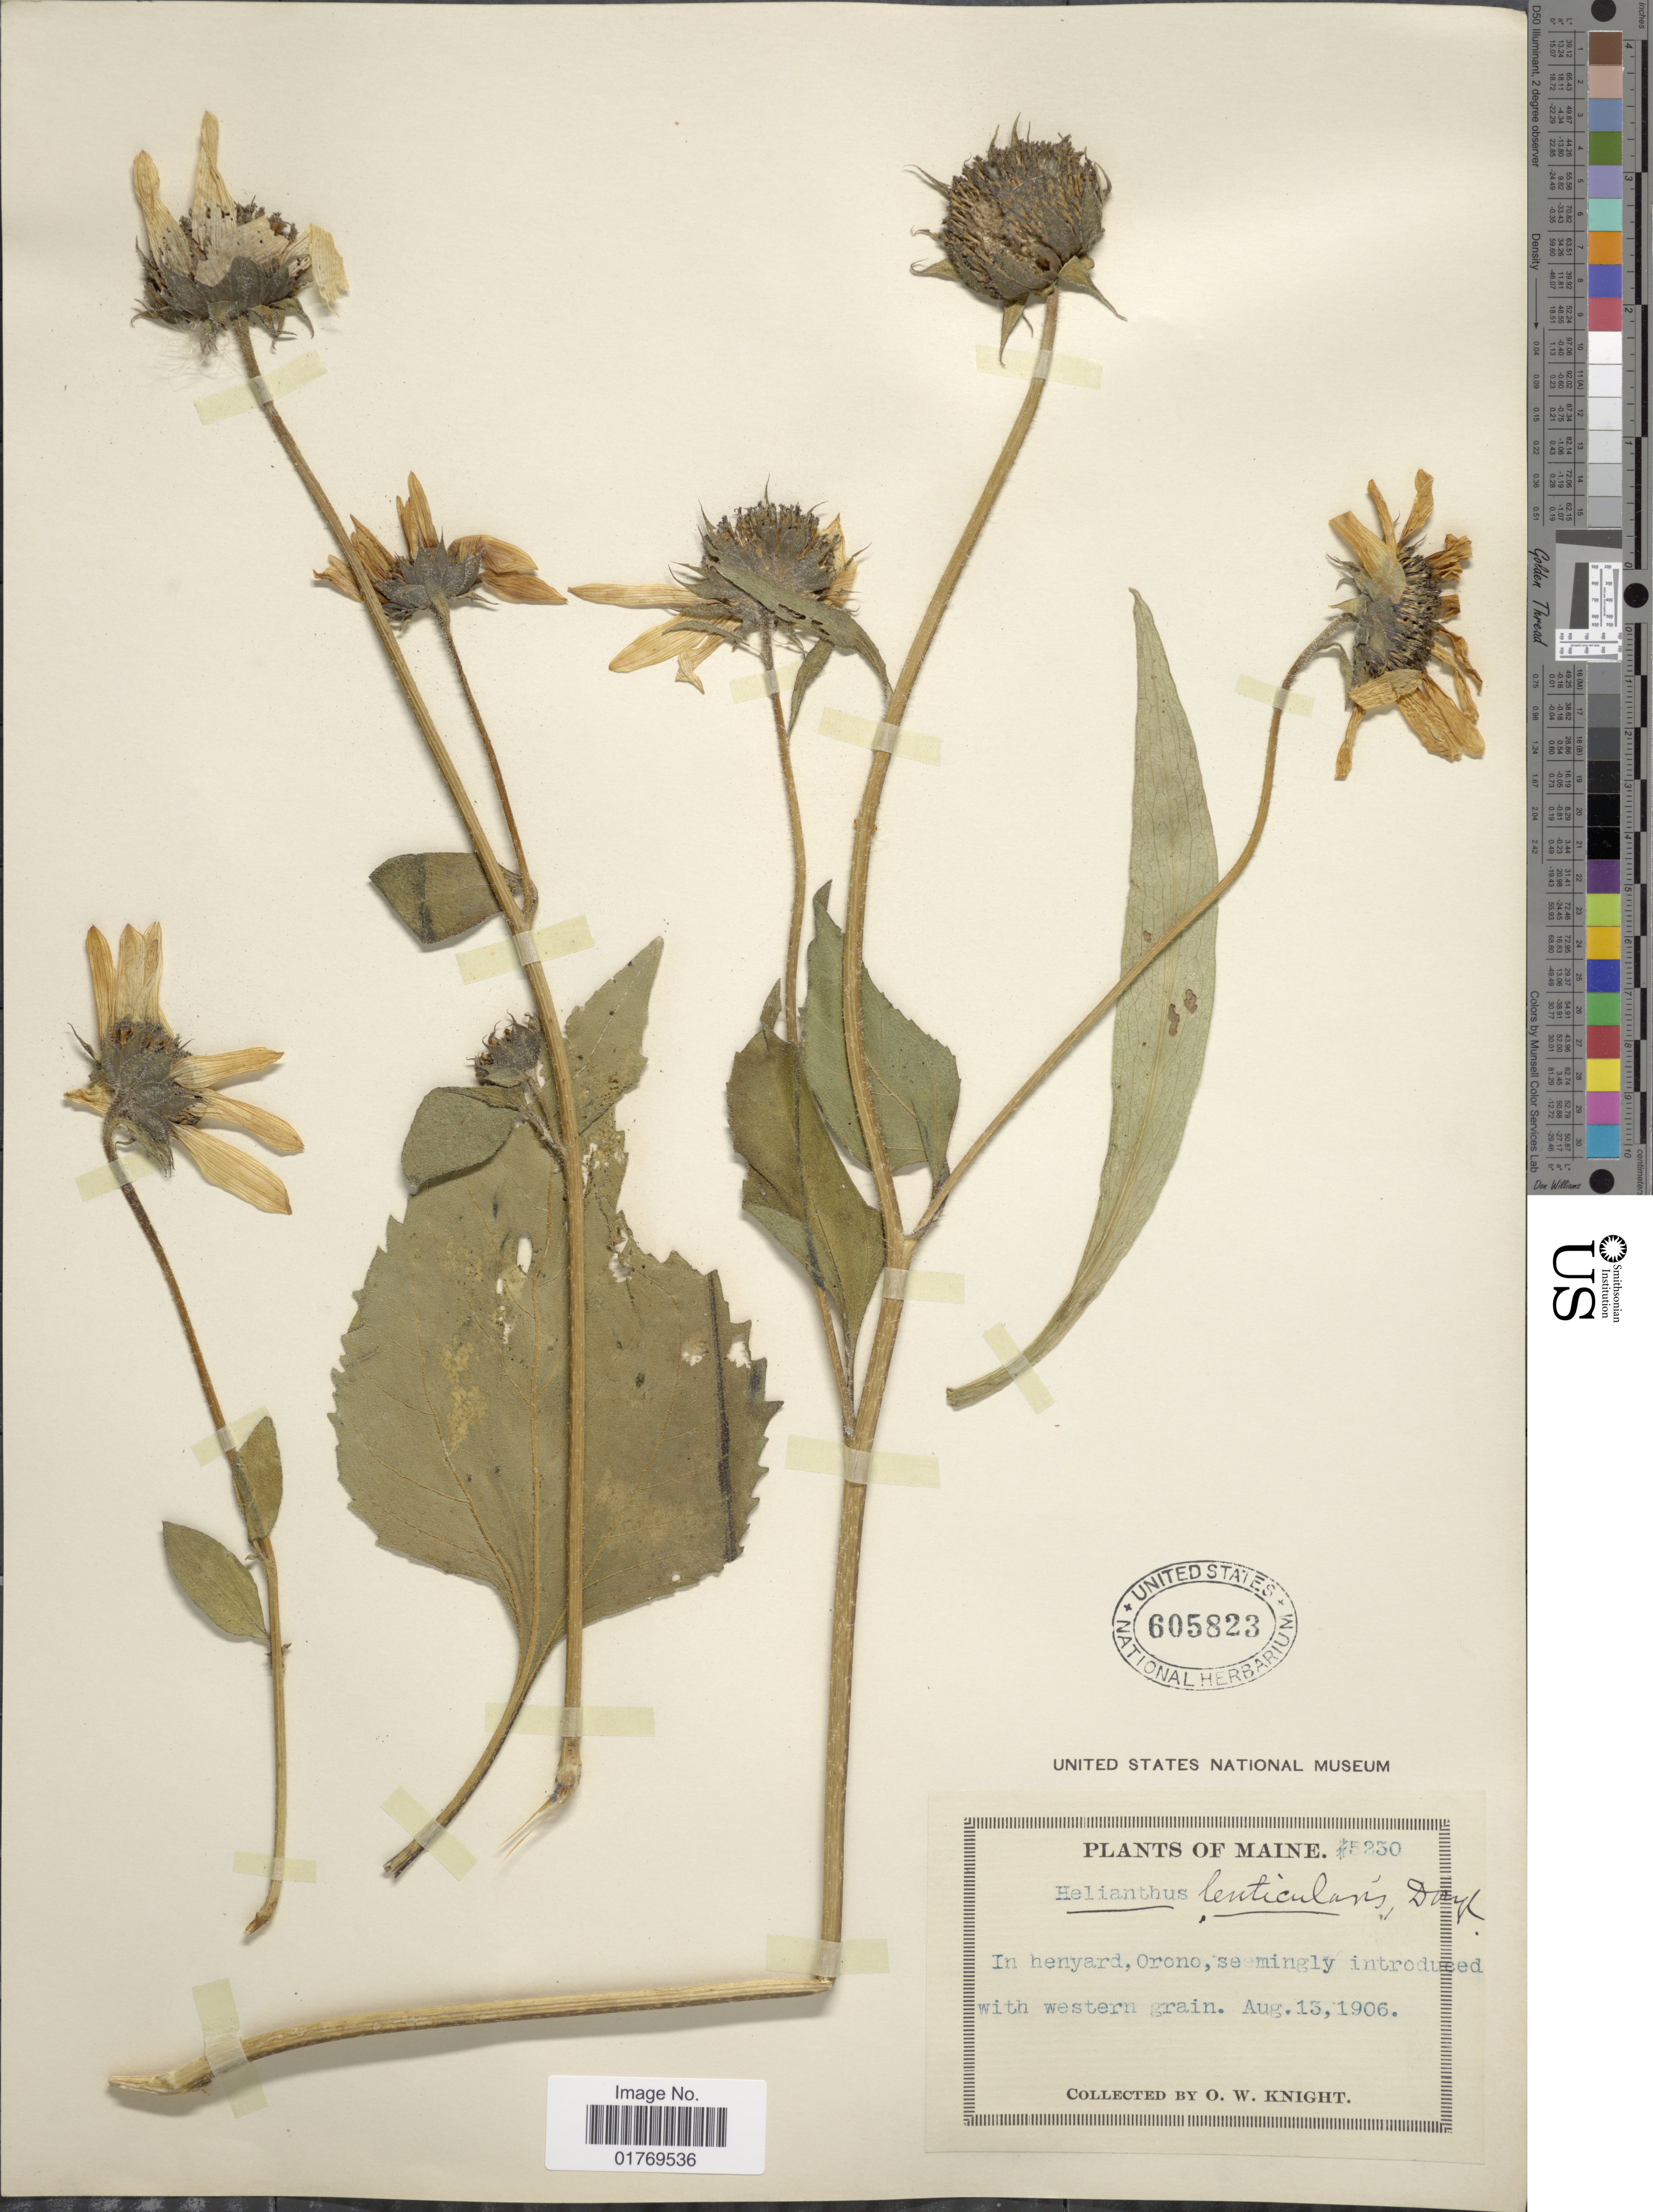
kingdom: Plantae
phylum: Tracheophyta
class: Magnoliopsida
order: Asterales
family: Asteraceae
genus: Helianthus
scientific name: Helianthus annuus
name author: L.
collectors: O. Knight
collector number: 5250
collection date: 1906-08-13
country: United States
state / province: Maine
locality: In henyard, Orono, se mingly introduced with western grain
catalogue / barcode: US 605823